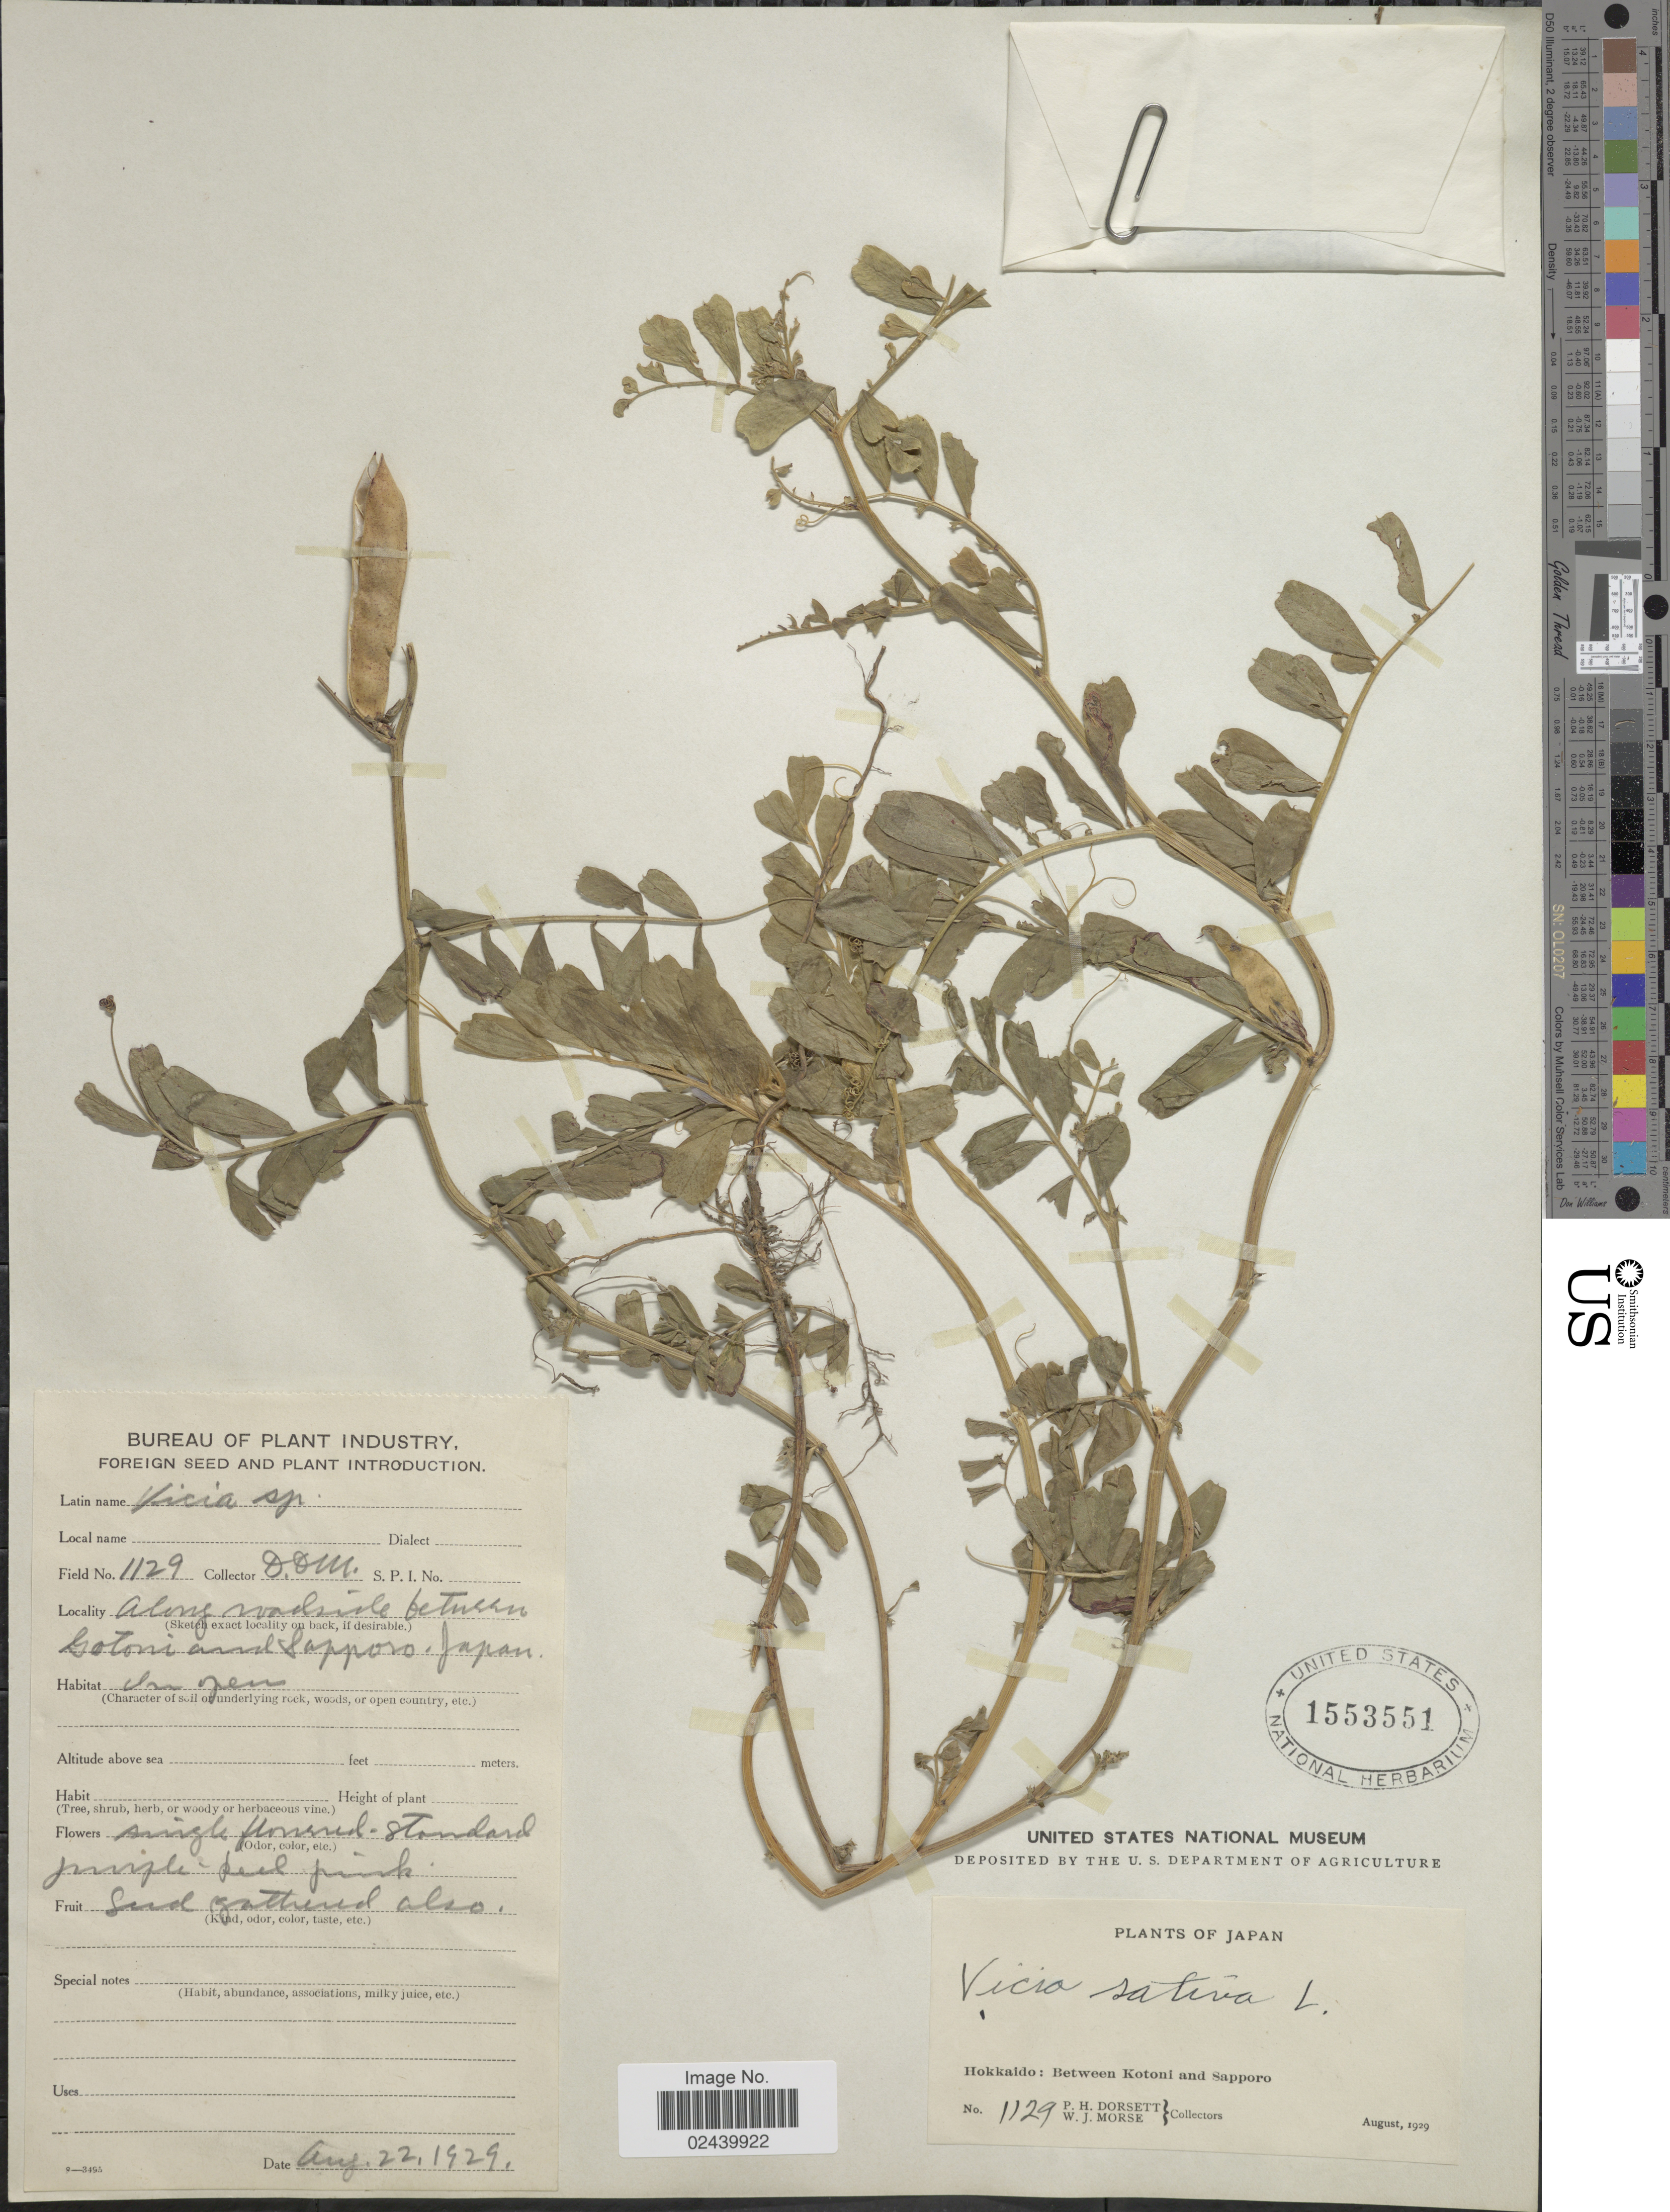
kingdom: Plantae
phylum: Tracheophyta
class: Magnoliopsida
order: Fabales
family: Fabaceae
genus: Vicia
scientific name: Vicia sativa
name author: L.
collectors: P. H. Dorsett & W. J. Morse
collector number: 1129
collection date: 1929-08-22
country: Japan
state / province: Hokkaidō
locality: Between Kotoni and Sapporo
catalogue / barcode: US 1553551